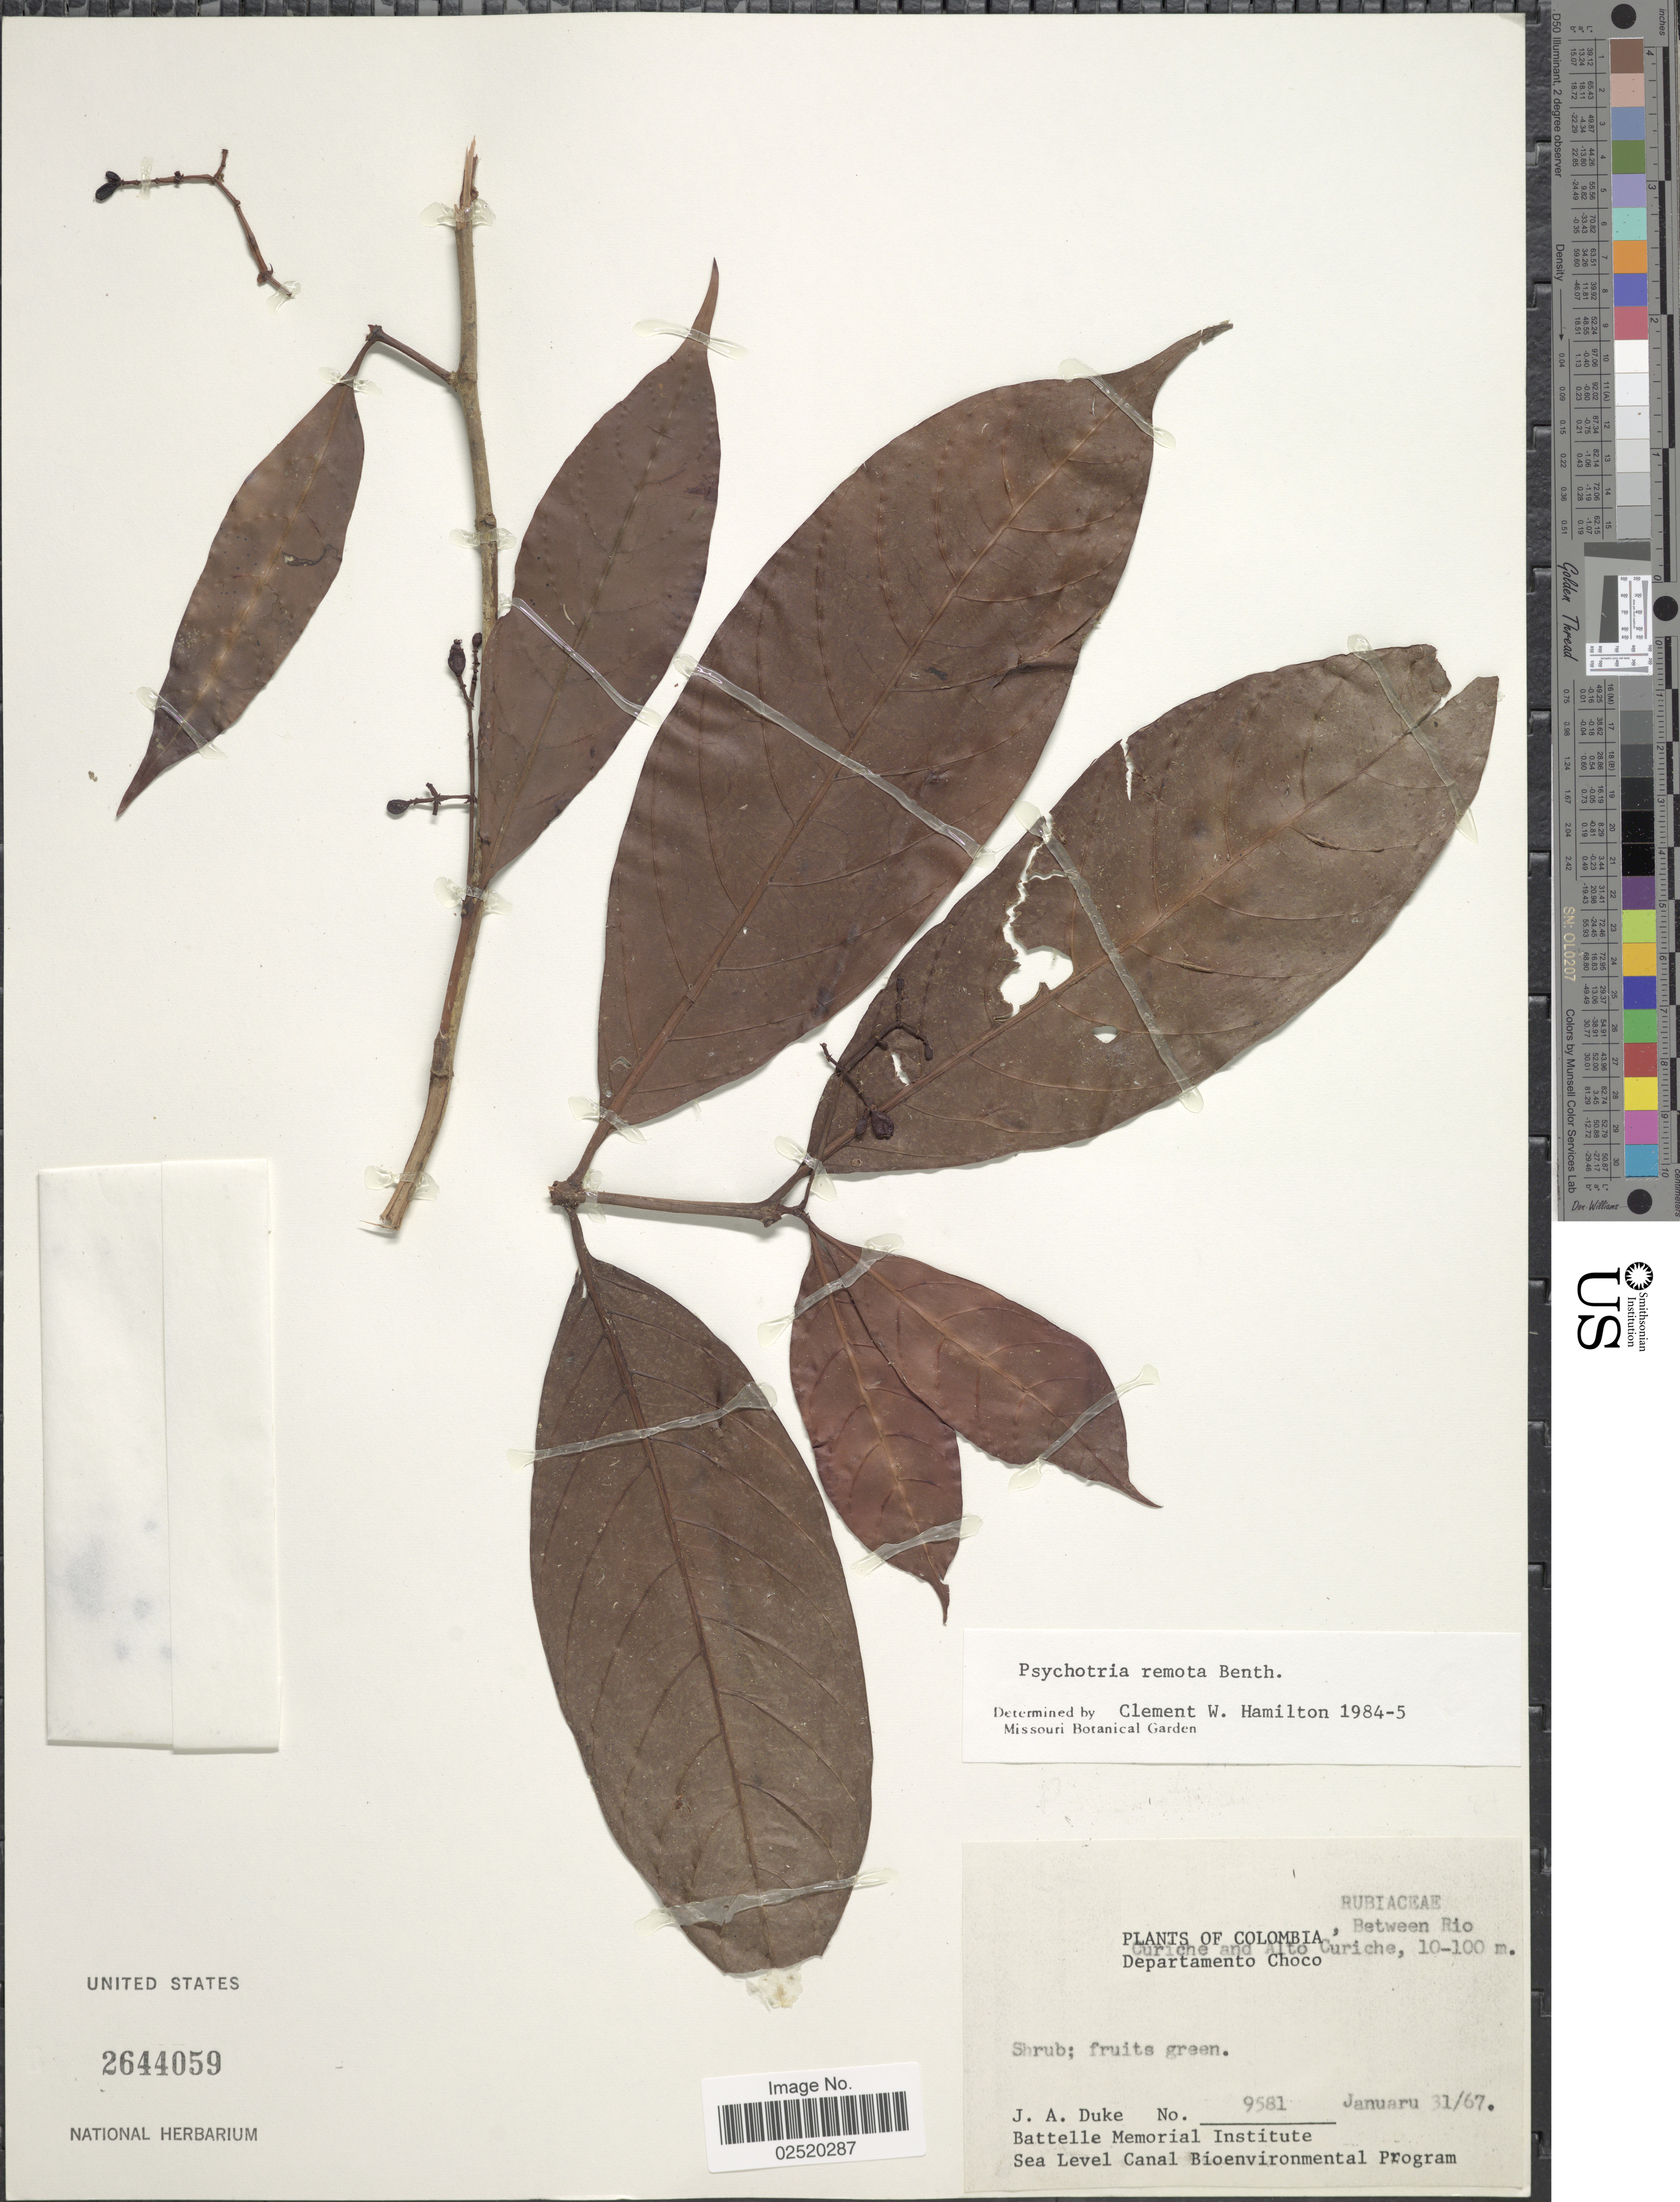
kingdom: Plantae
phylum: Tracheophyta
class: Magnoliopsida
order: Gentianales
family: Rubiaceae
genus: Psychotria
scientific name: Psychotria remota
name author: Benth.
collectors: J. A. Duke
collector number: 9581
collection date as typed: Transcribed d/m/y: 31/1/67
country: Colombia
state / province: Chocó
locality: Between Rio Curiche and Alto Curiche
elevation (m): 10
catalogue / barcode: US 2644059